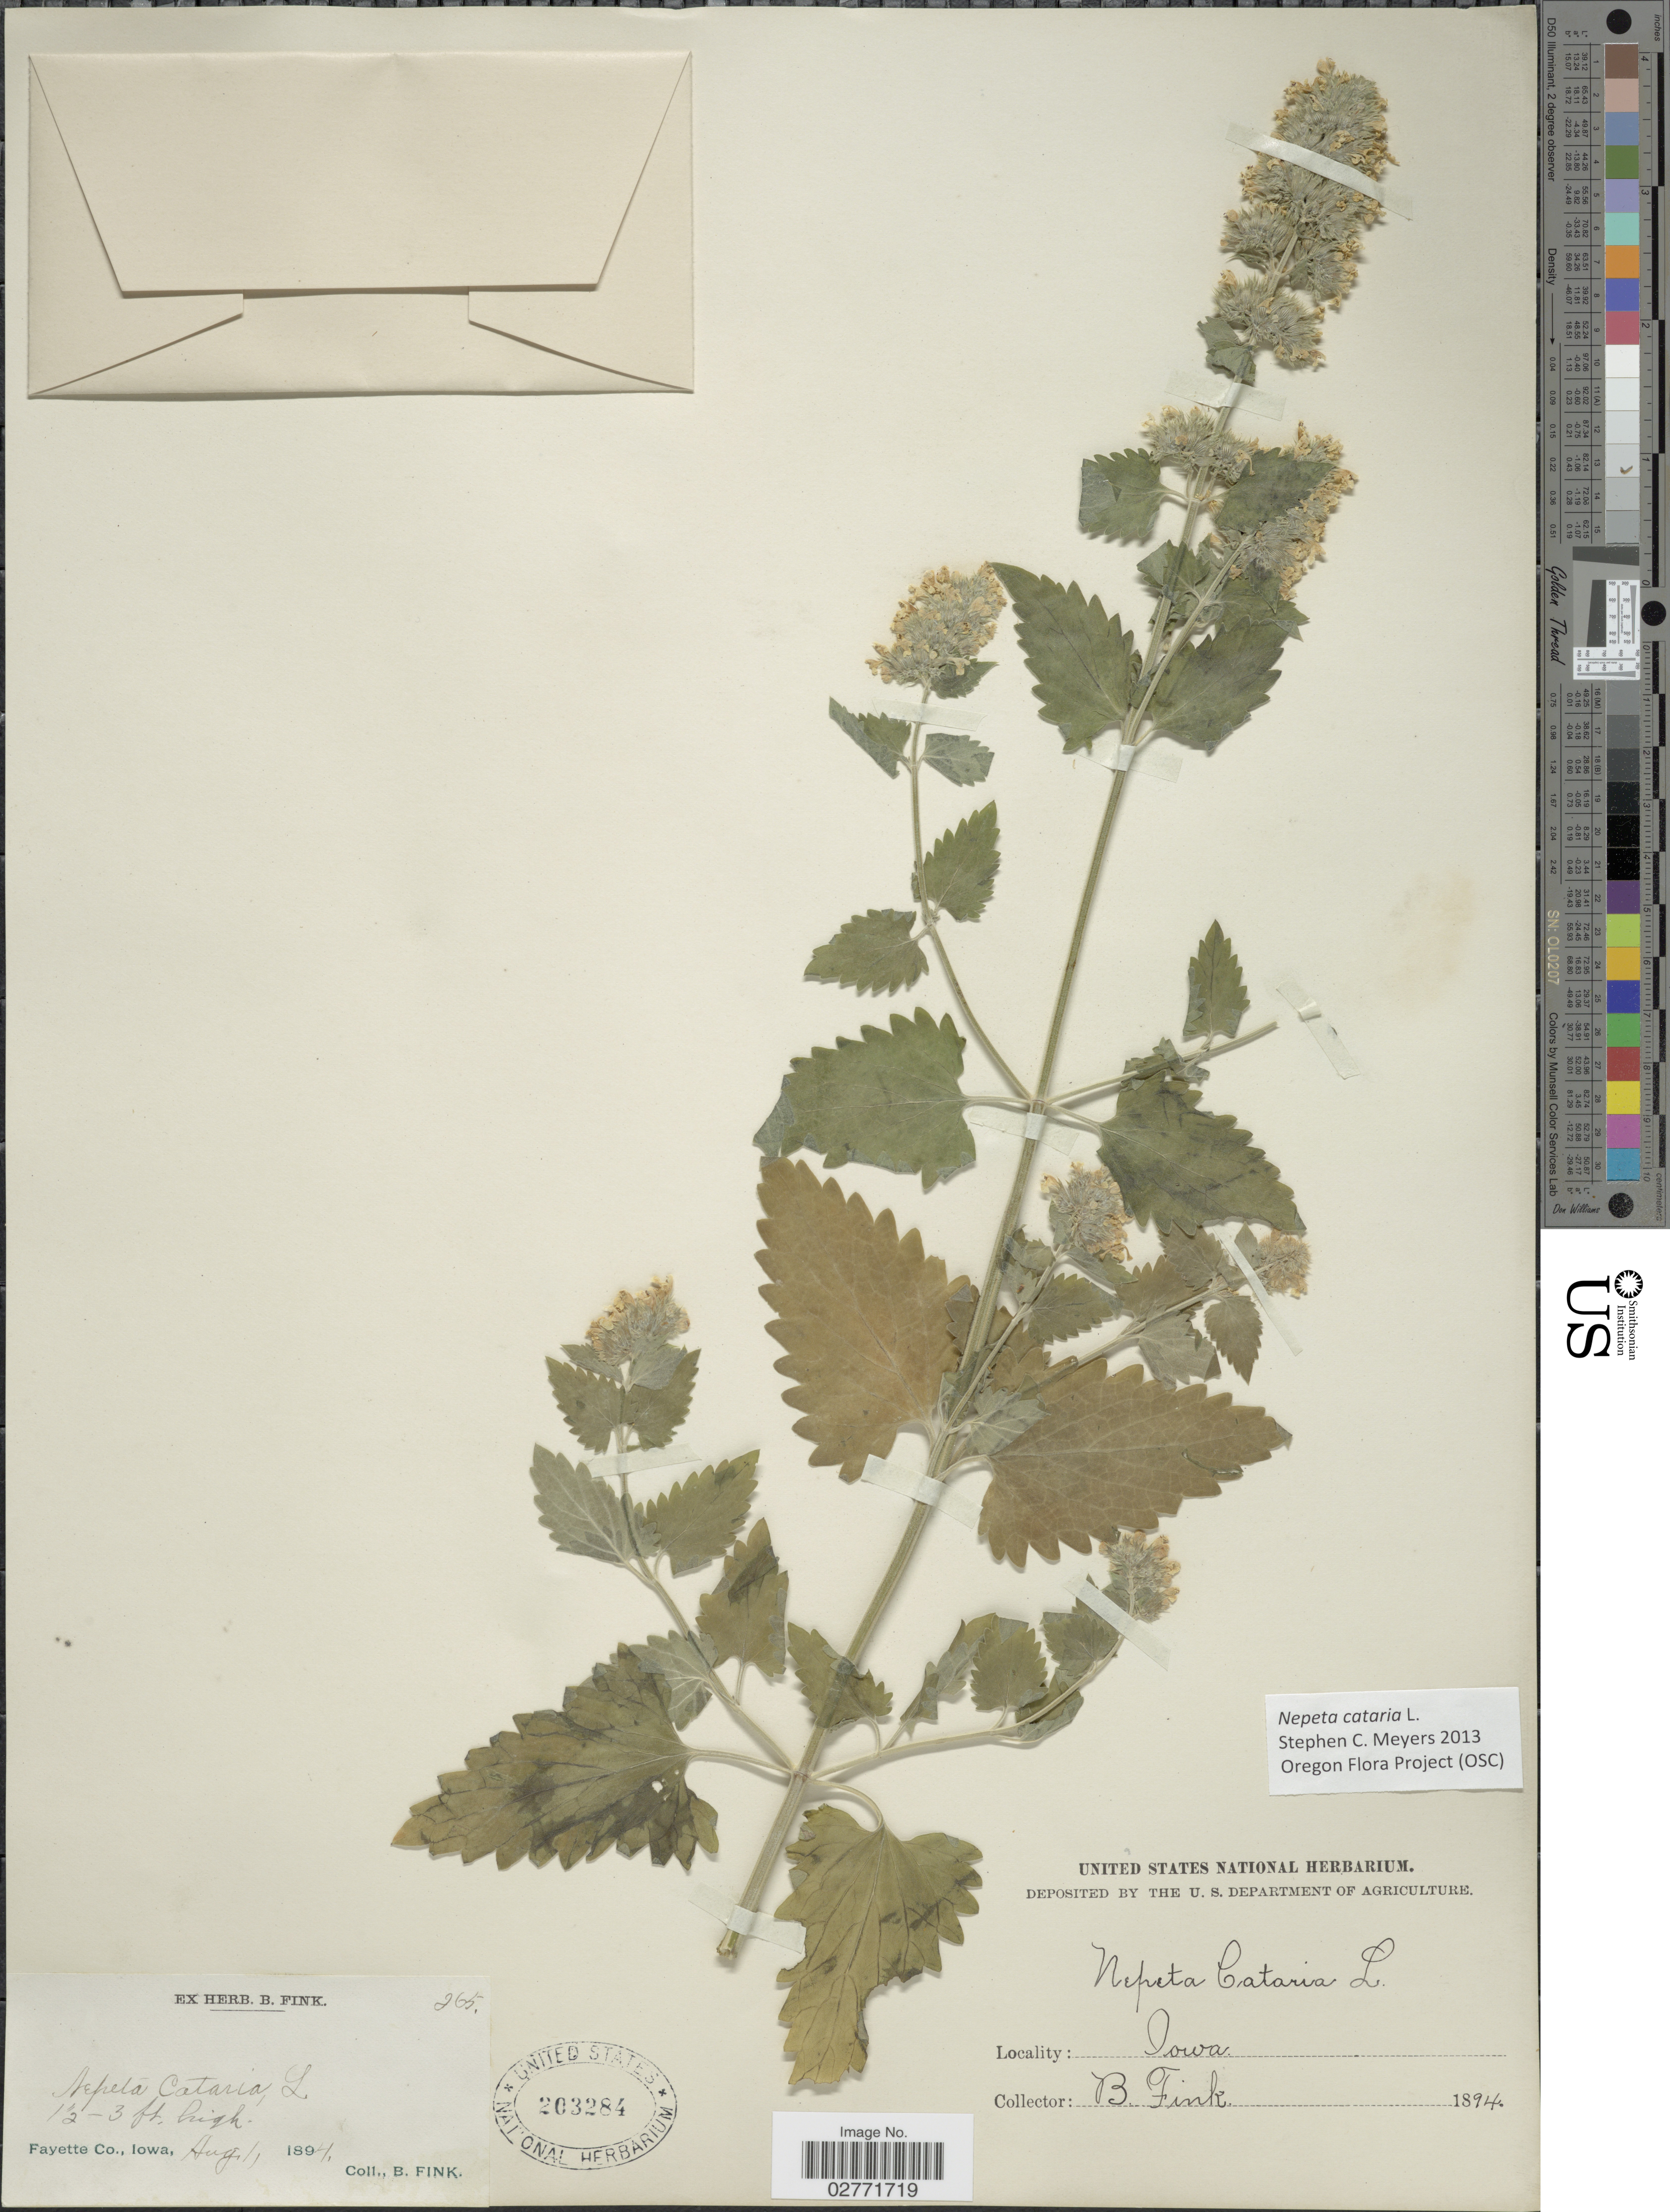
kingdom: Plantae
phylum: Tracheophyta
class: Magnoliopsida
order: Lamiales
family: Lamiaceae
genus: Nepeta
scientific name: Nepeta cataria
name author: L.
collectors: B. Fink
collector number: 265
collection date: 1894-08-01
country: United States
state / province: Iowa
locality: Fayette Co.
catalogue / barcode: US 203284